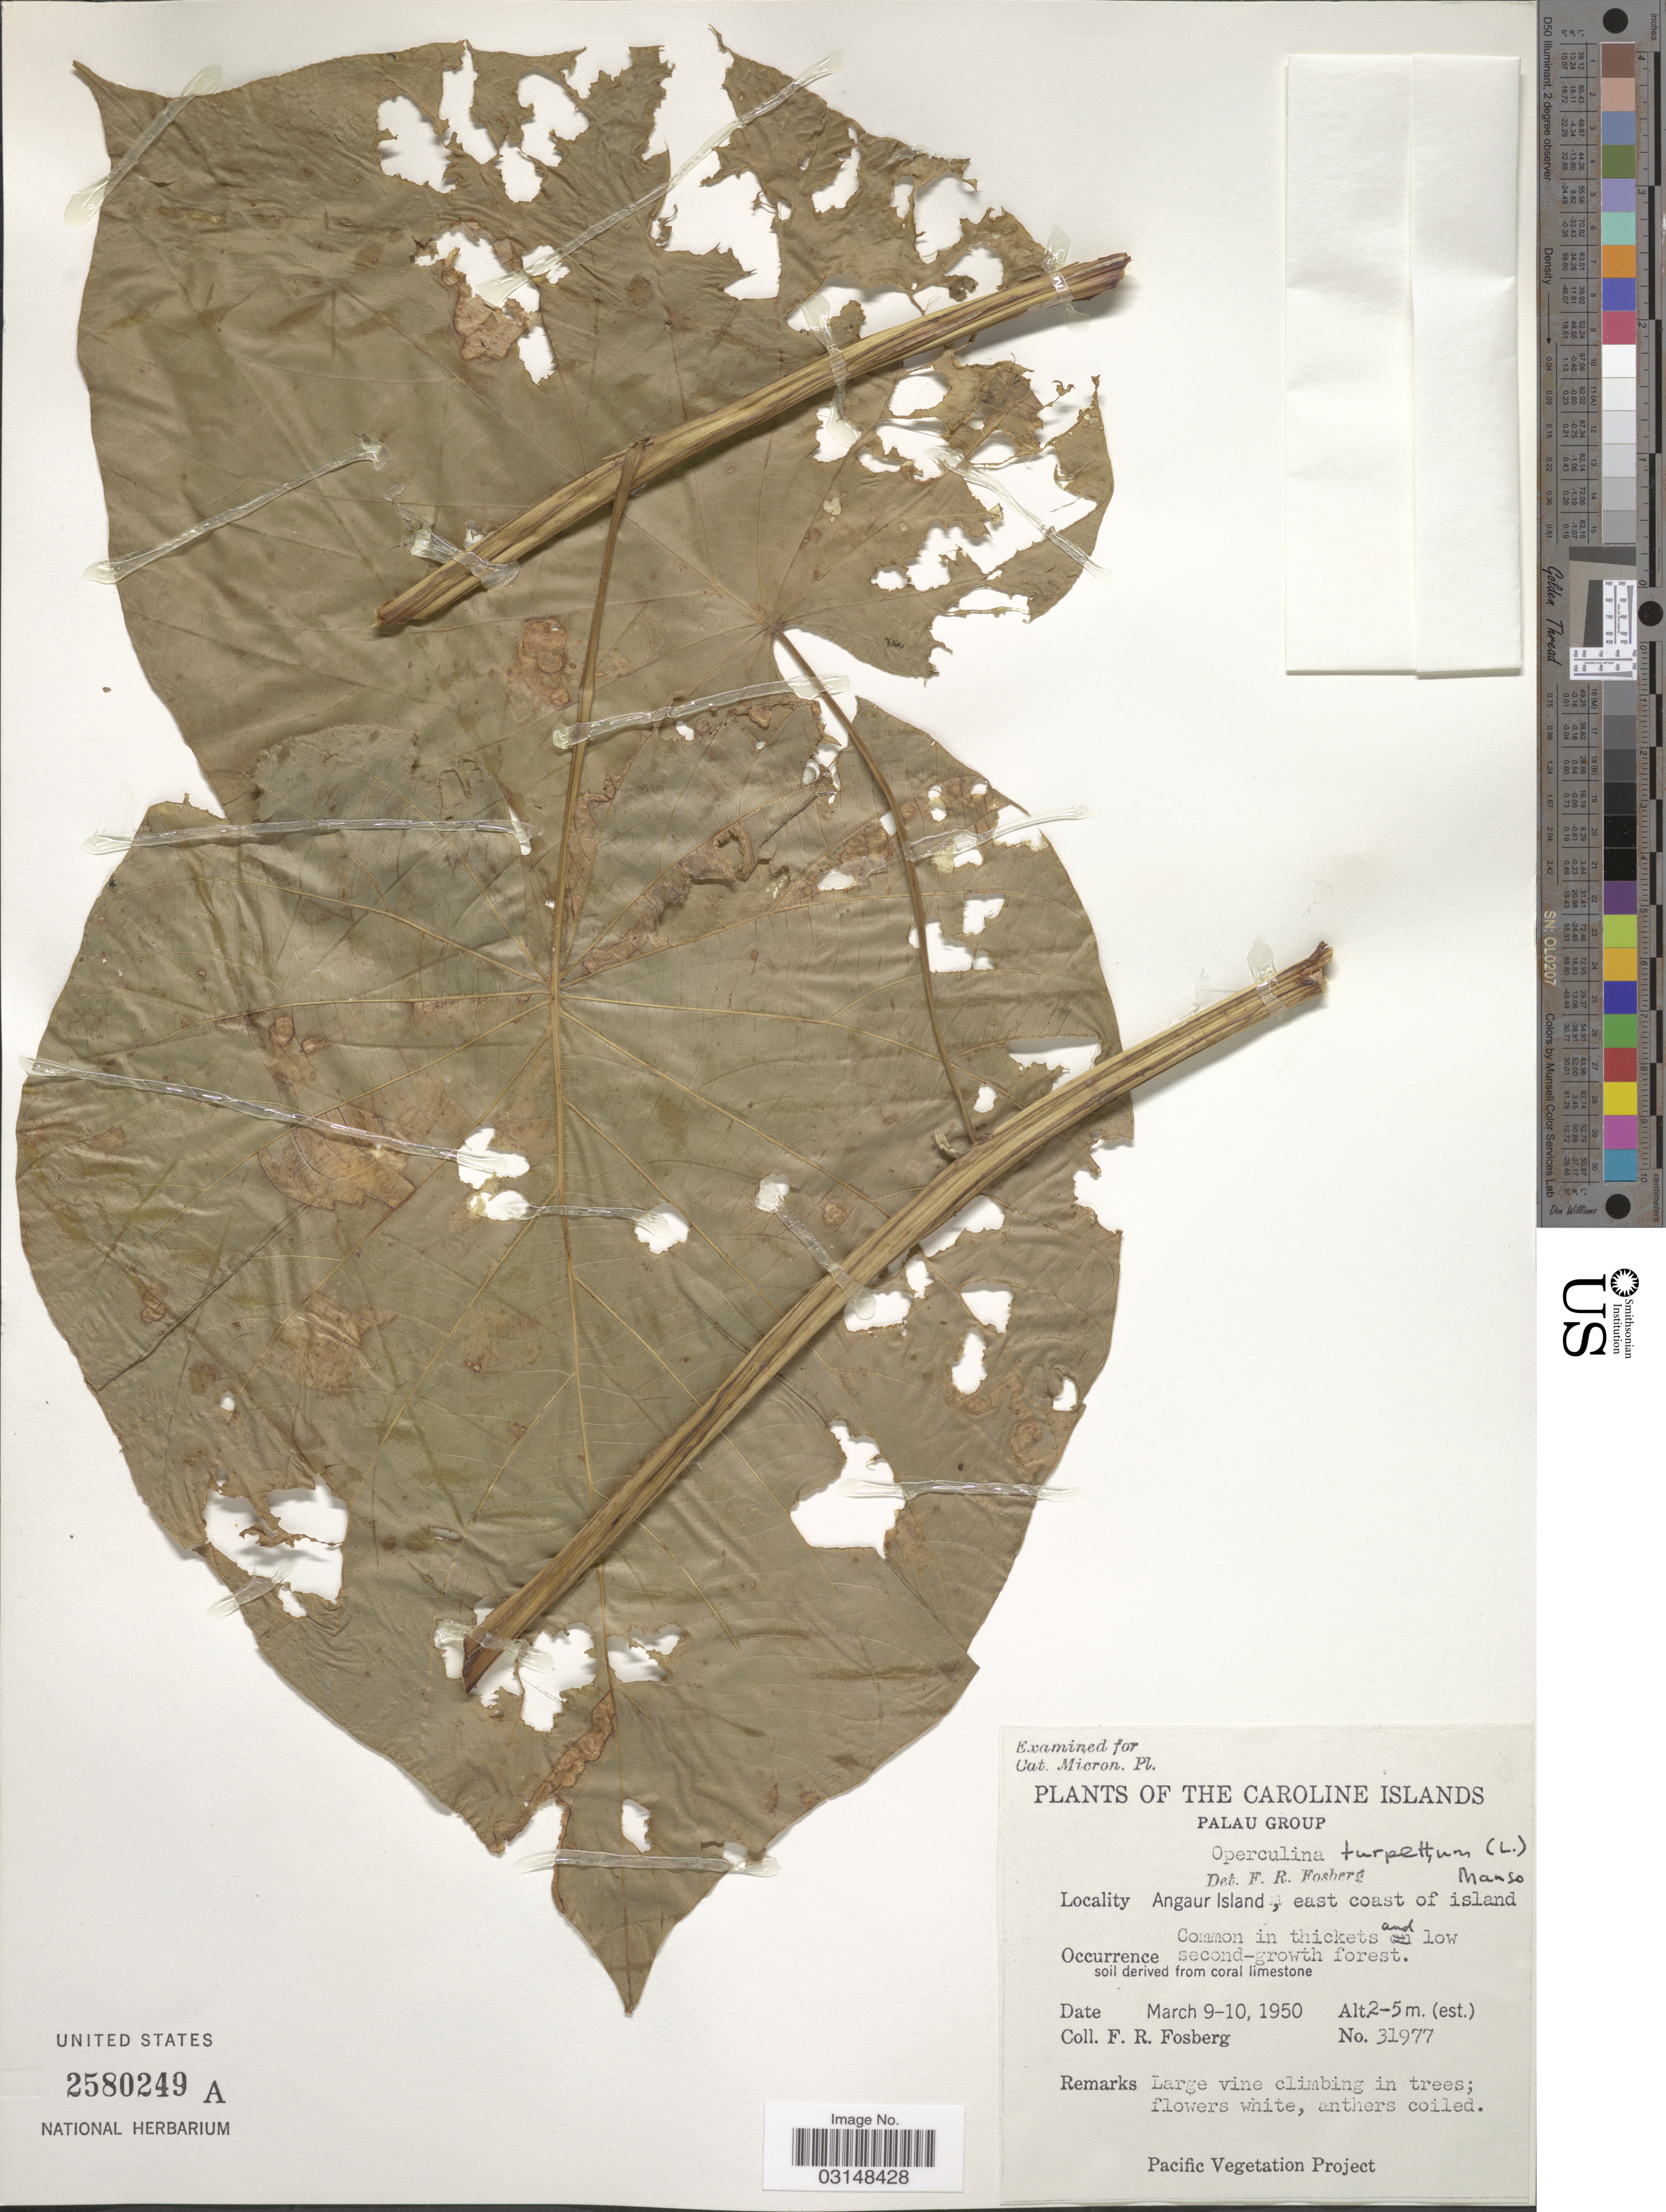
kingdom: Plantae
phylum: Tracheophyta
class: Magnoliopsida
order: Solanales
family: Convolvulaceae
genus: Operculina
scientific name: Operculina turpethum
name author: (L.) Silva Manso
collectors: F. R. Fosberg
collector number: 31977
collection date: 1950-03-09/1950-03-10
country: Palau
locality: The Caroline Islands, Palau Group, Angaur Island, east coast of island.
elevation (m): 2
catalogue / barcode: US 2580249A